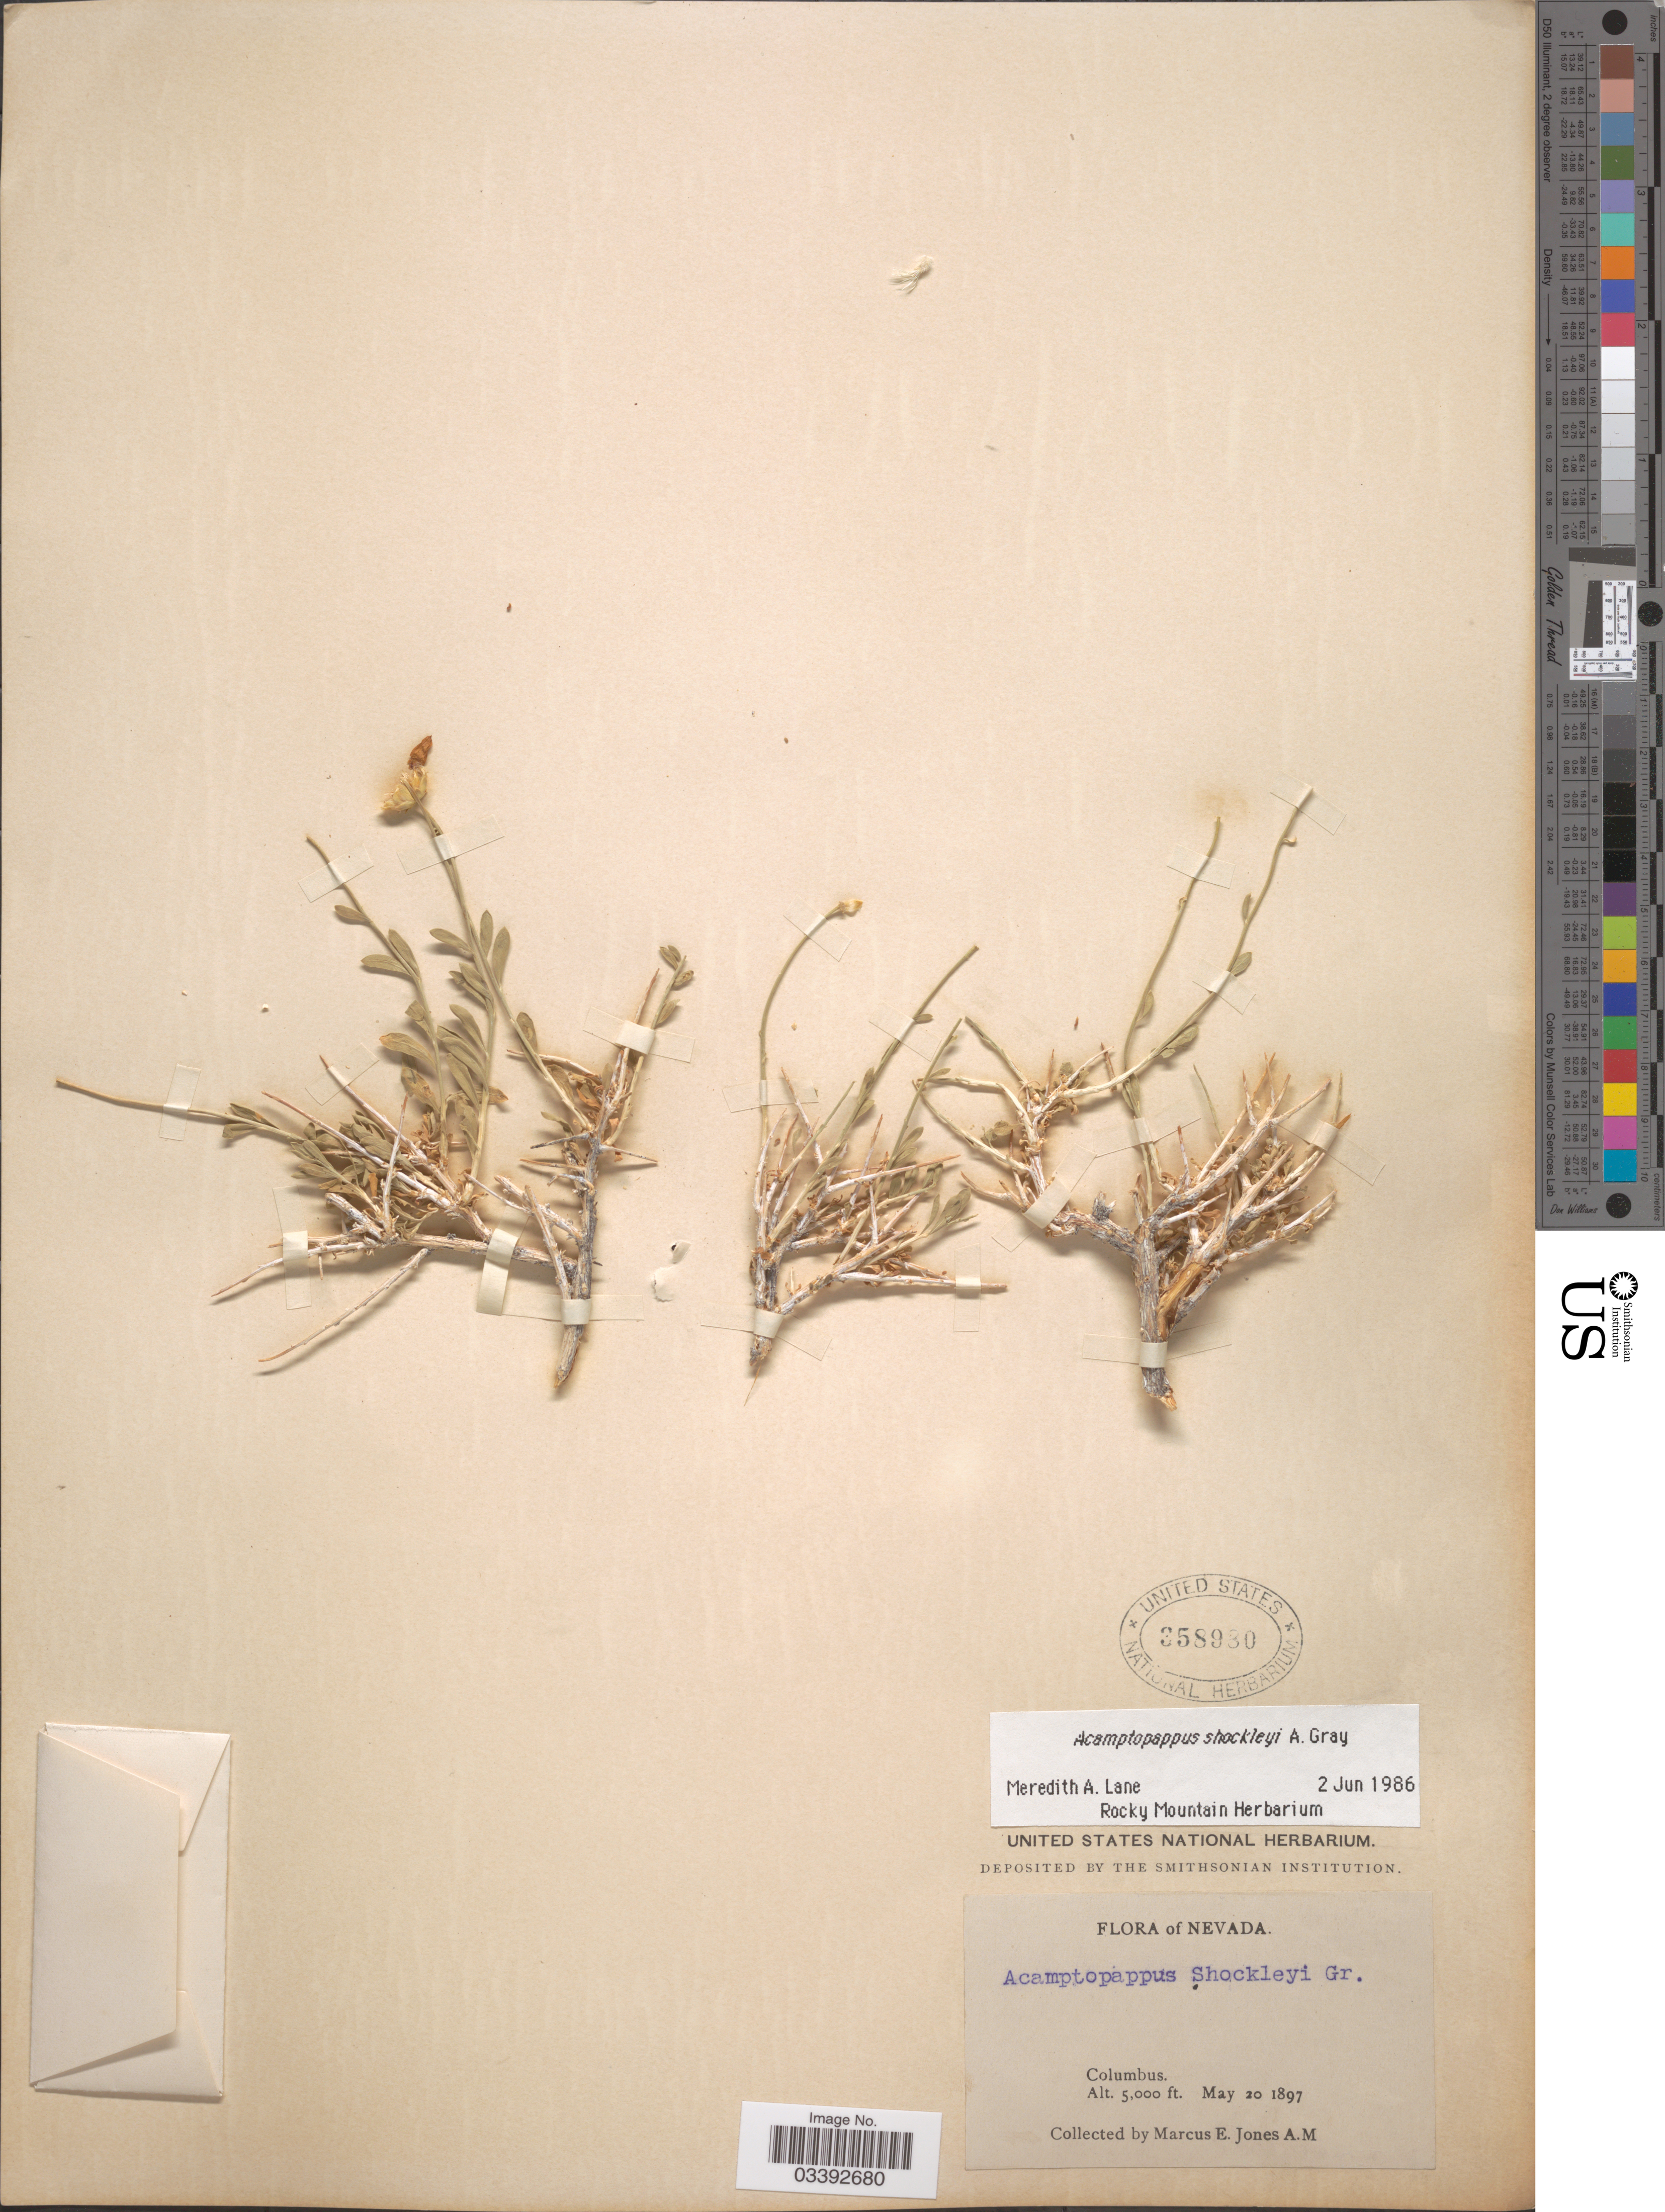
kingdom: Plantae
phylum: Tracheophyta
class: Magnoliopsida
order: Asterales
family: Asteraceae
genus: Acamptopappus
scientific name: Acamptopappus shockleyi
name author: A. Gray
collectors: M. E. Jones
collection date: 1897-05-20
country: United States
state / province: Nevada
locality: Columbus.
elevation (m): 1524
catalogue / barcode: US 358980